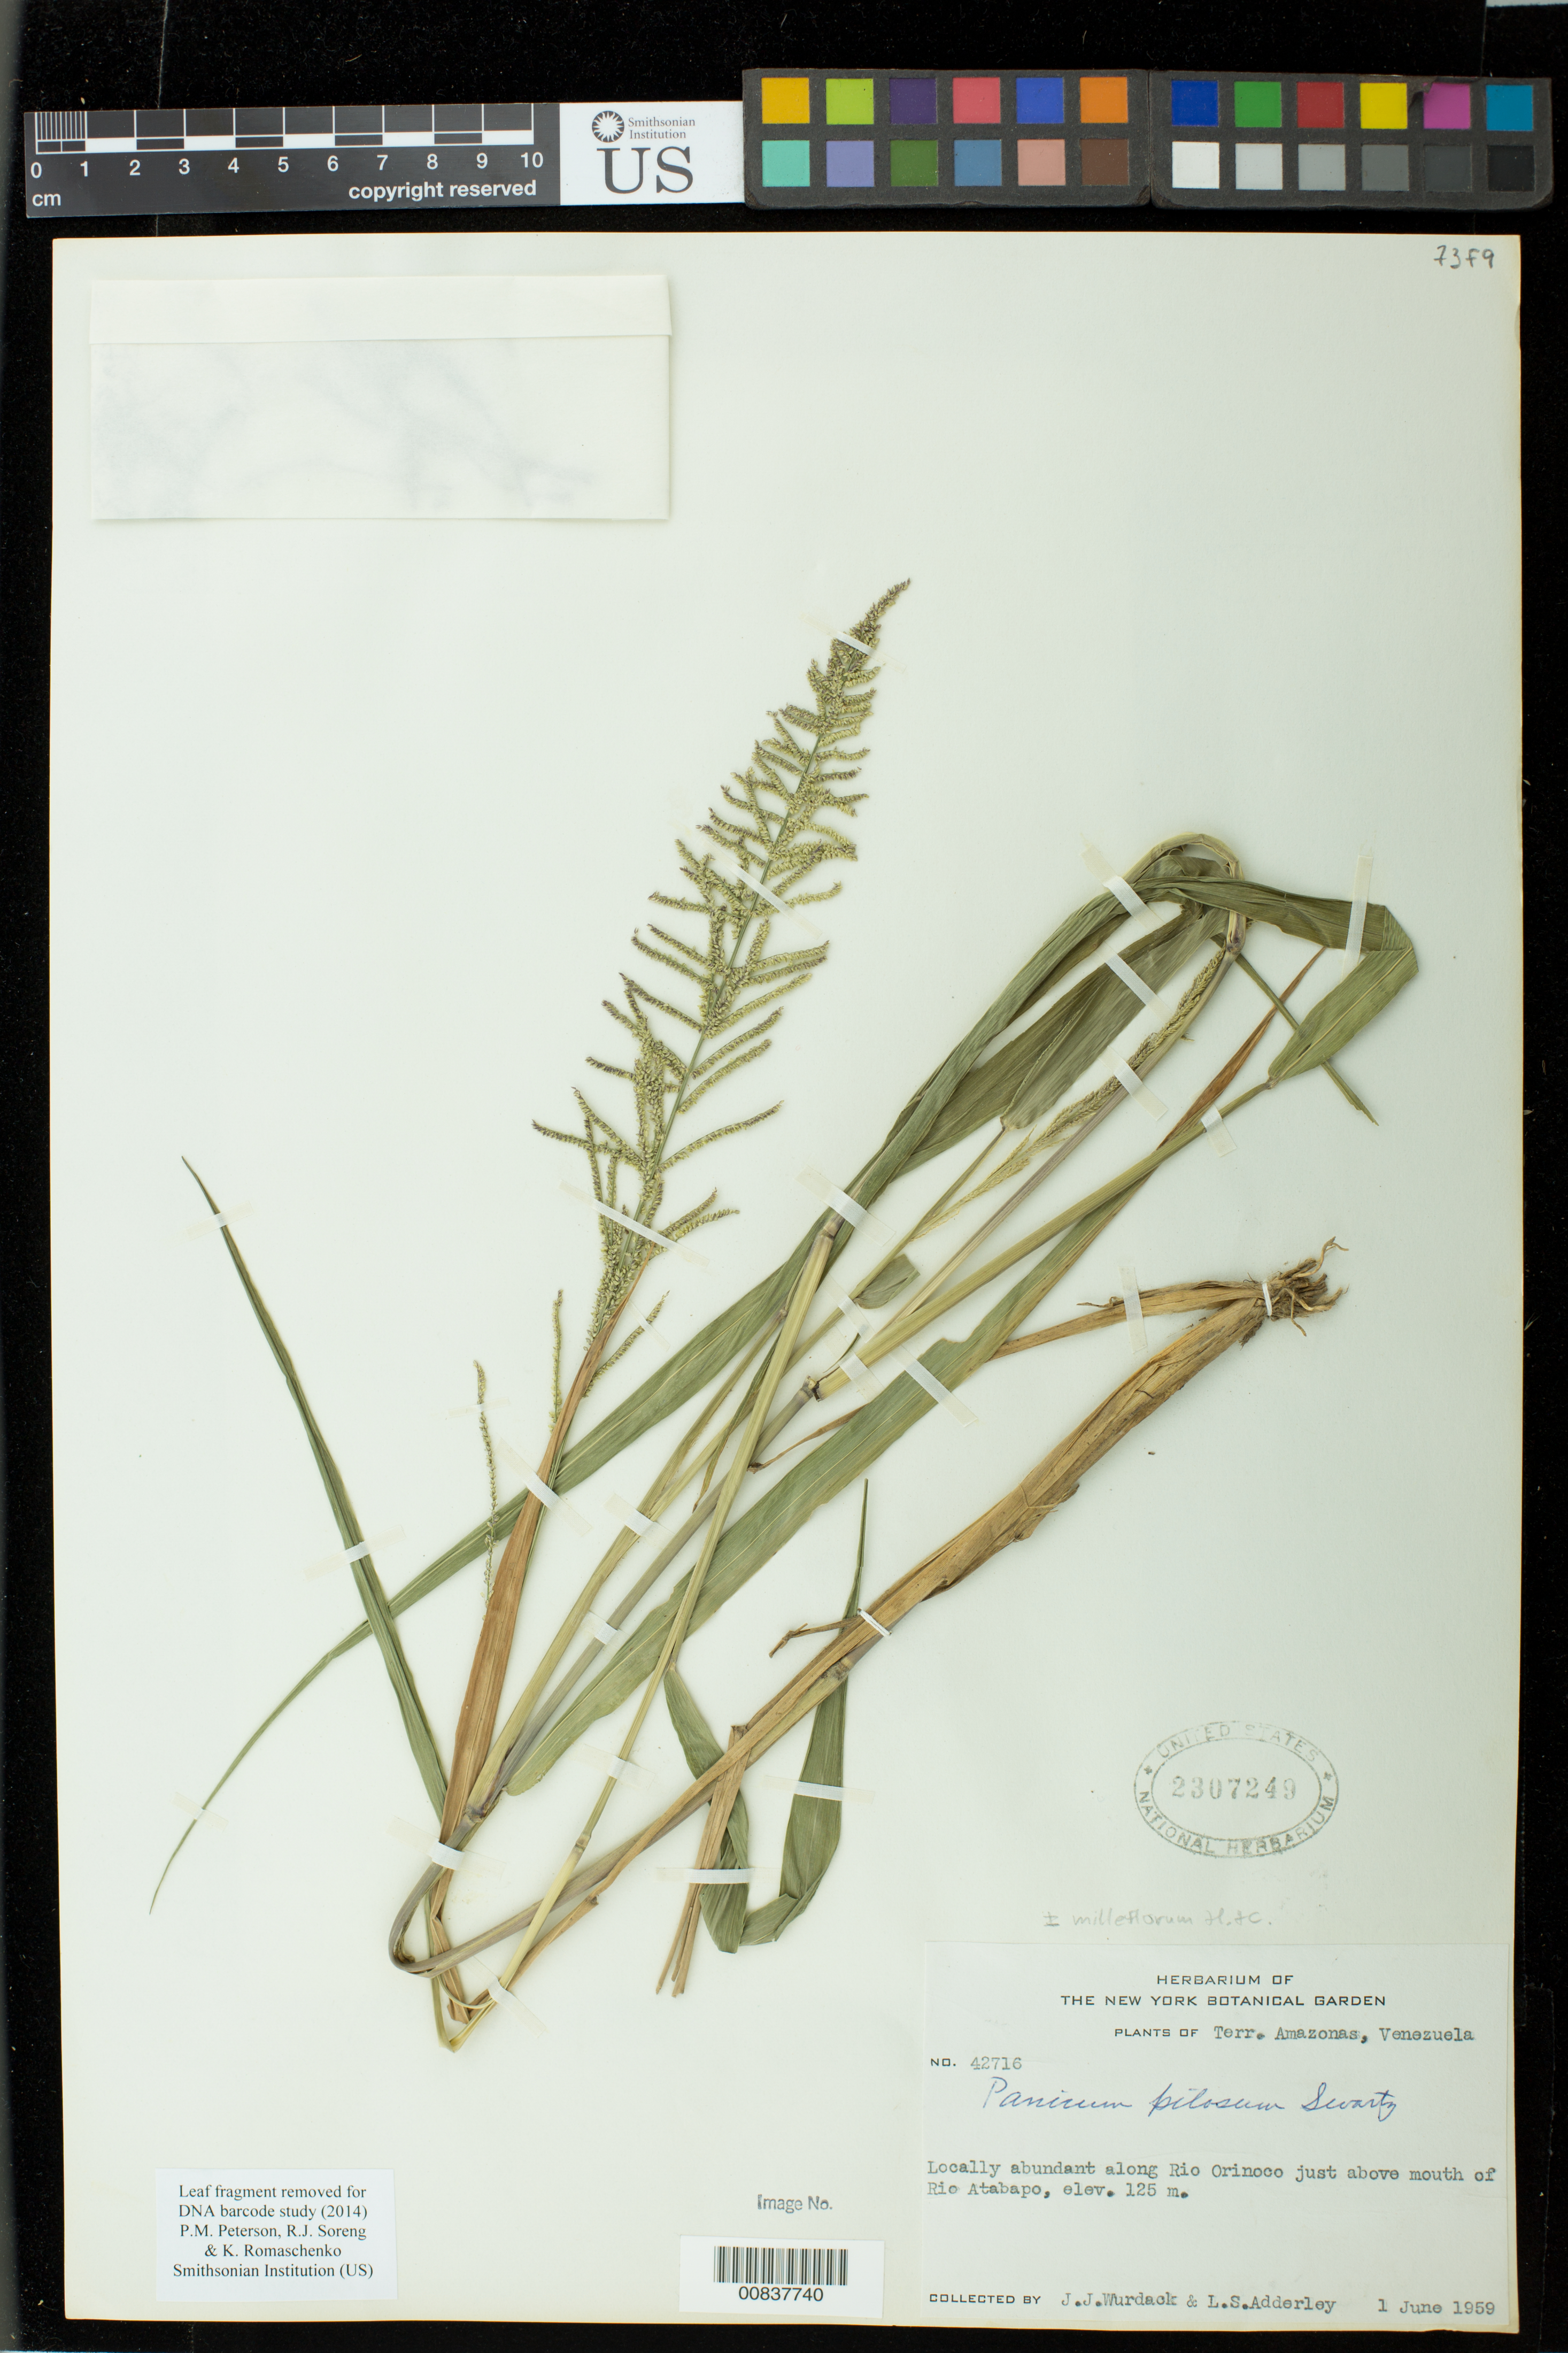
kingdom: Plantae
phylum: Tracheophyta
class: Liliopsida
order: Poales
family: Poaceae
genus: Panicum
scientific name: Panicum pilosum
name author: Sw.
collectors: J. J. Wurdack & L. S. Adderley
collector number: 42716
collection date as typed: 1-Jun-59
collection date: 1959-06-01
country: Venezuela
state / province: Amazonas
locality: Rio Orinoco, Río Atabapo, just above mouth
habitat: Along river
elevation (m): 125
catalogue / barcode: US 2307249